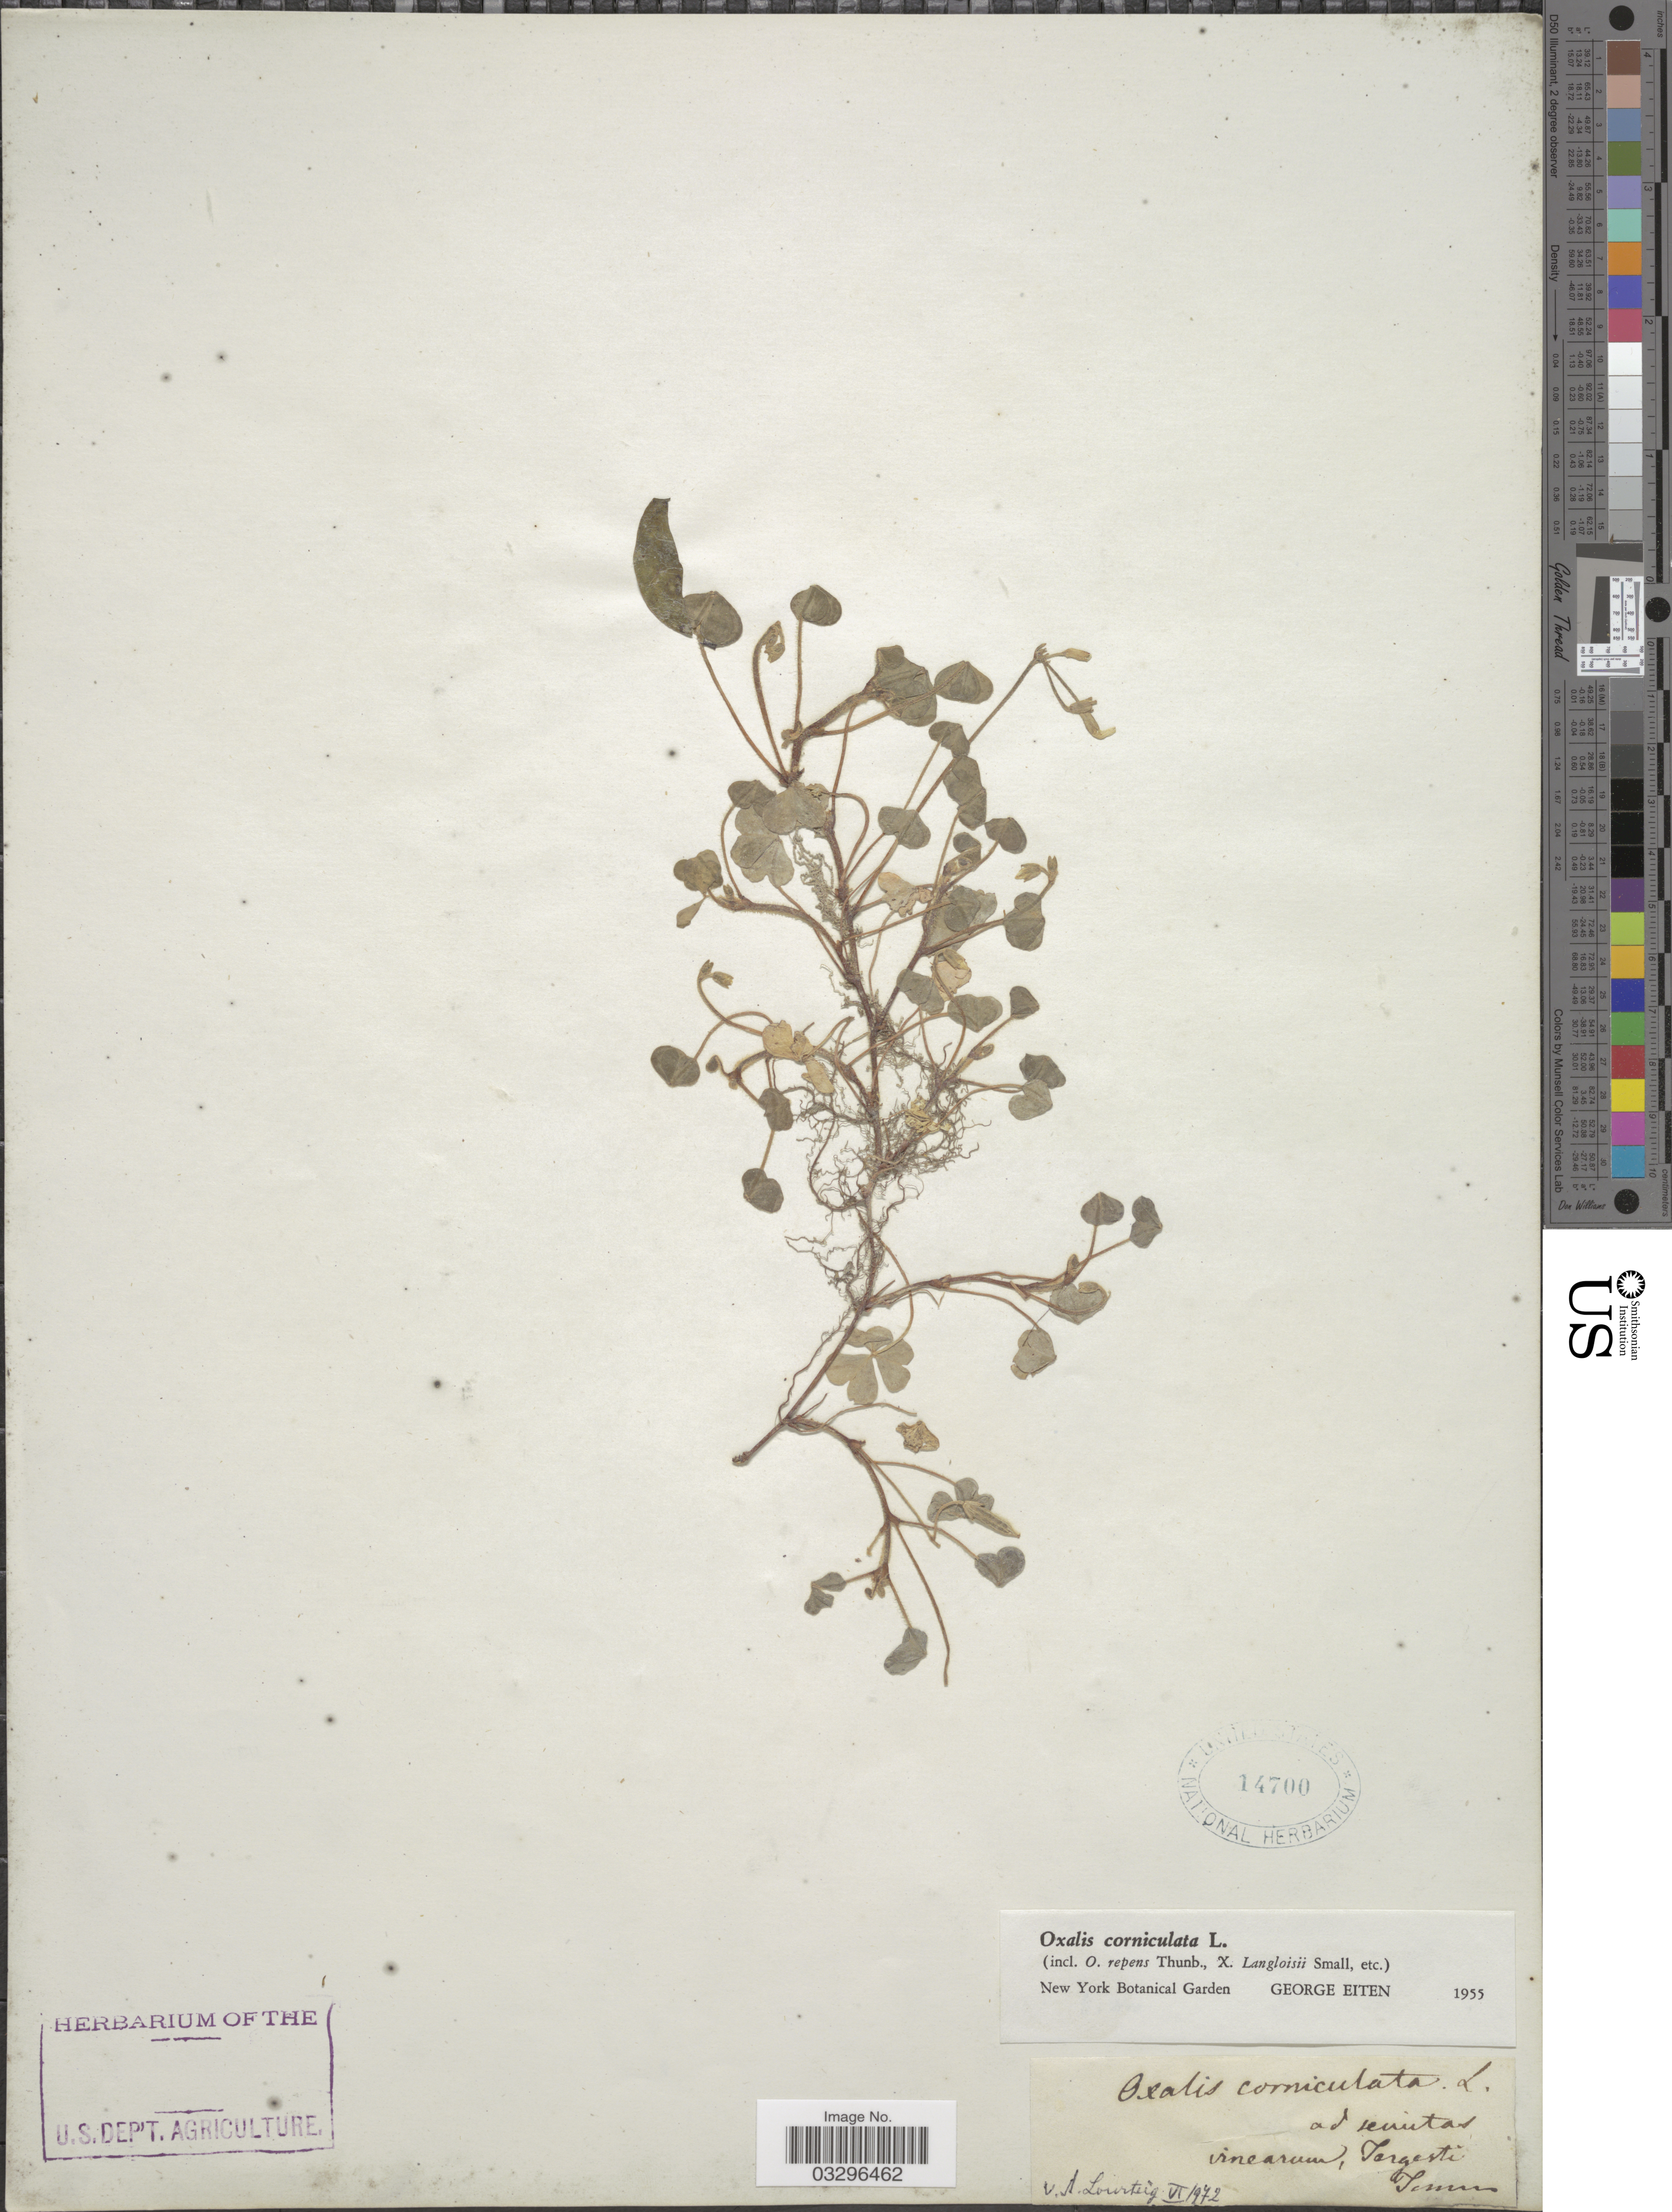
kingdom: Plantae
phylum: Tracheophyta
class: Magnoliopsida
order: Oxalidales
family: Oxalidaceae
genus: Oxalis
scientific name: Oxalis corniculata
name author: L.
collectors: Temu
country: Italy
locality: Targesti.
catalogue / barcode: US 14700